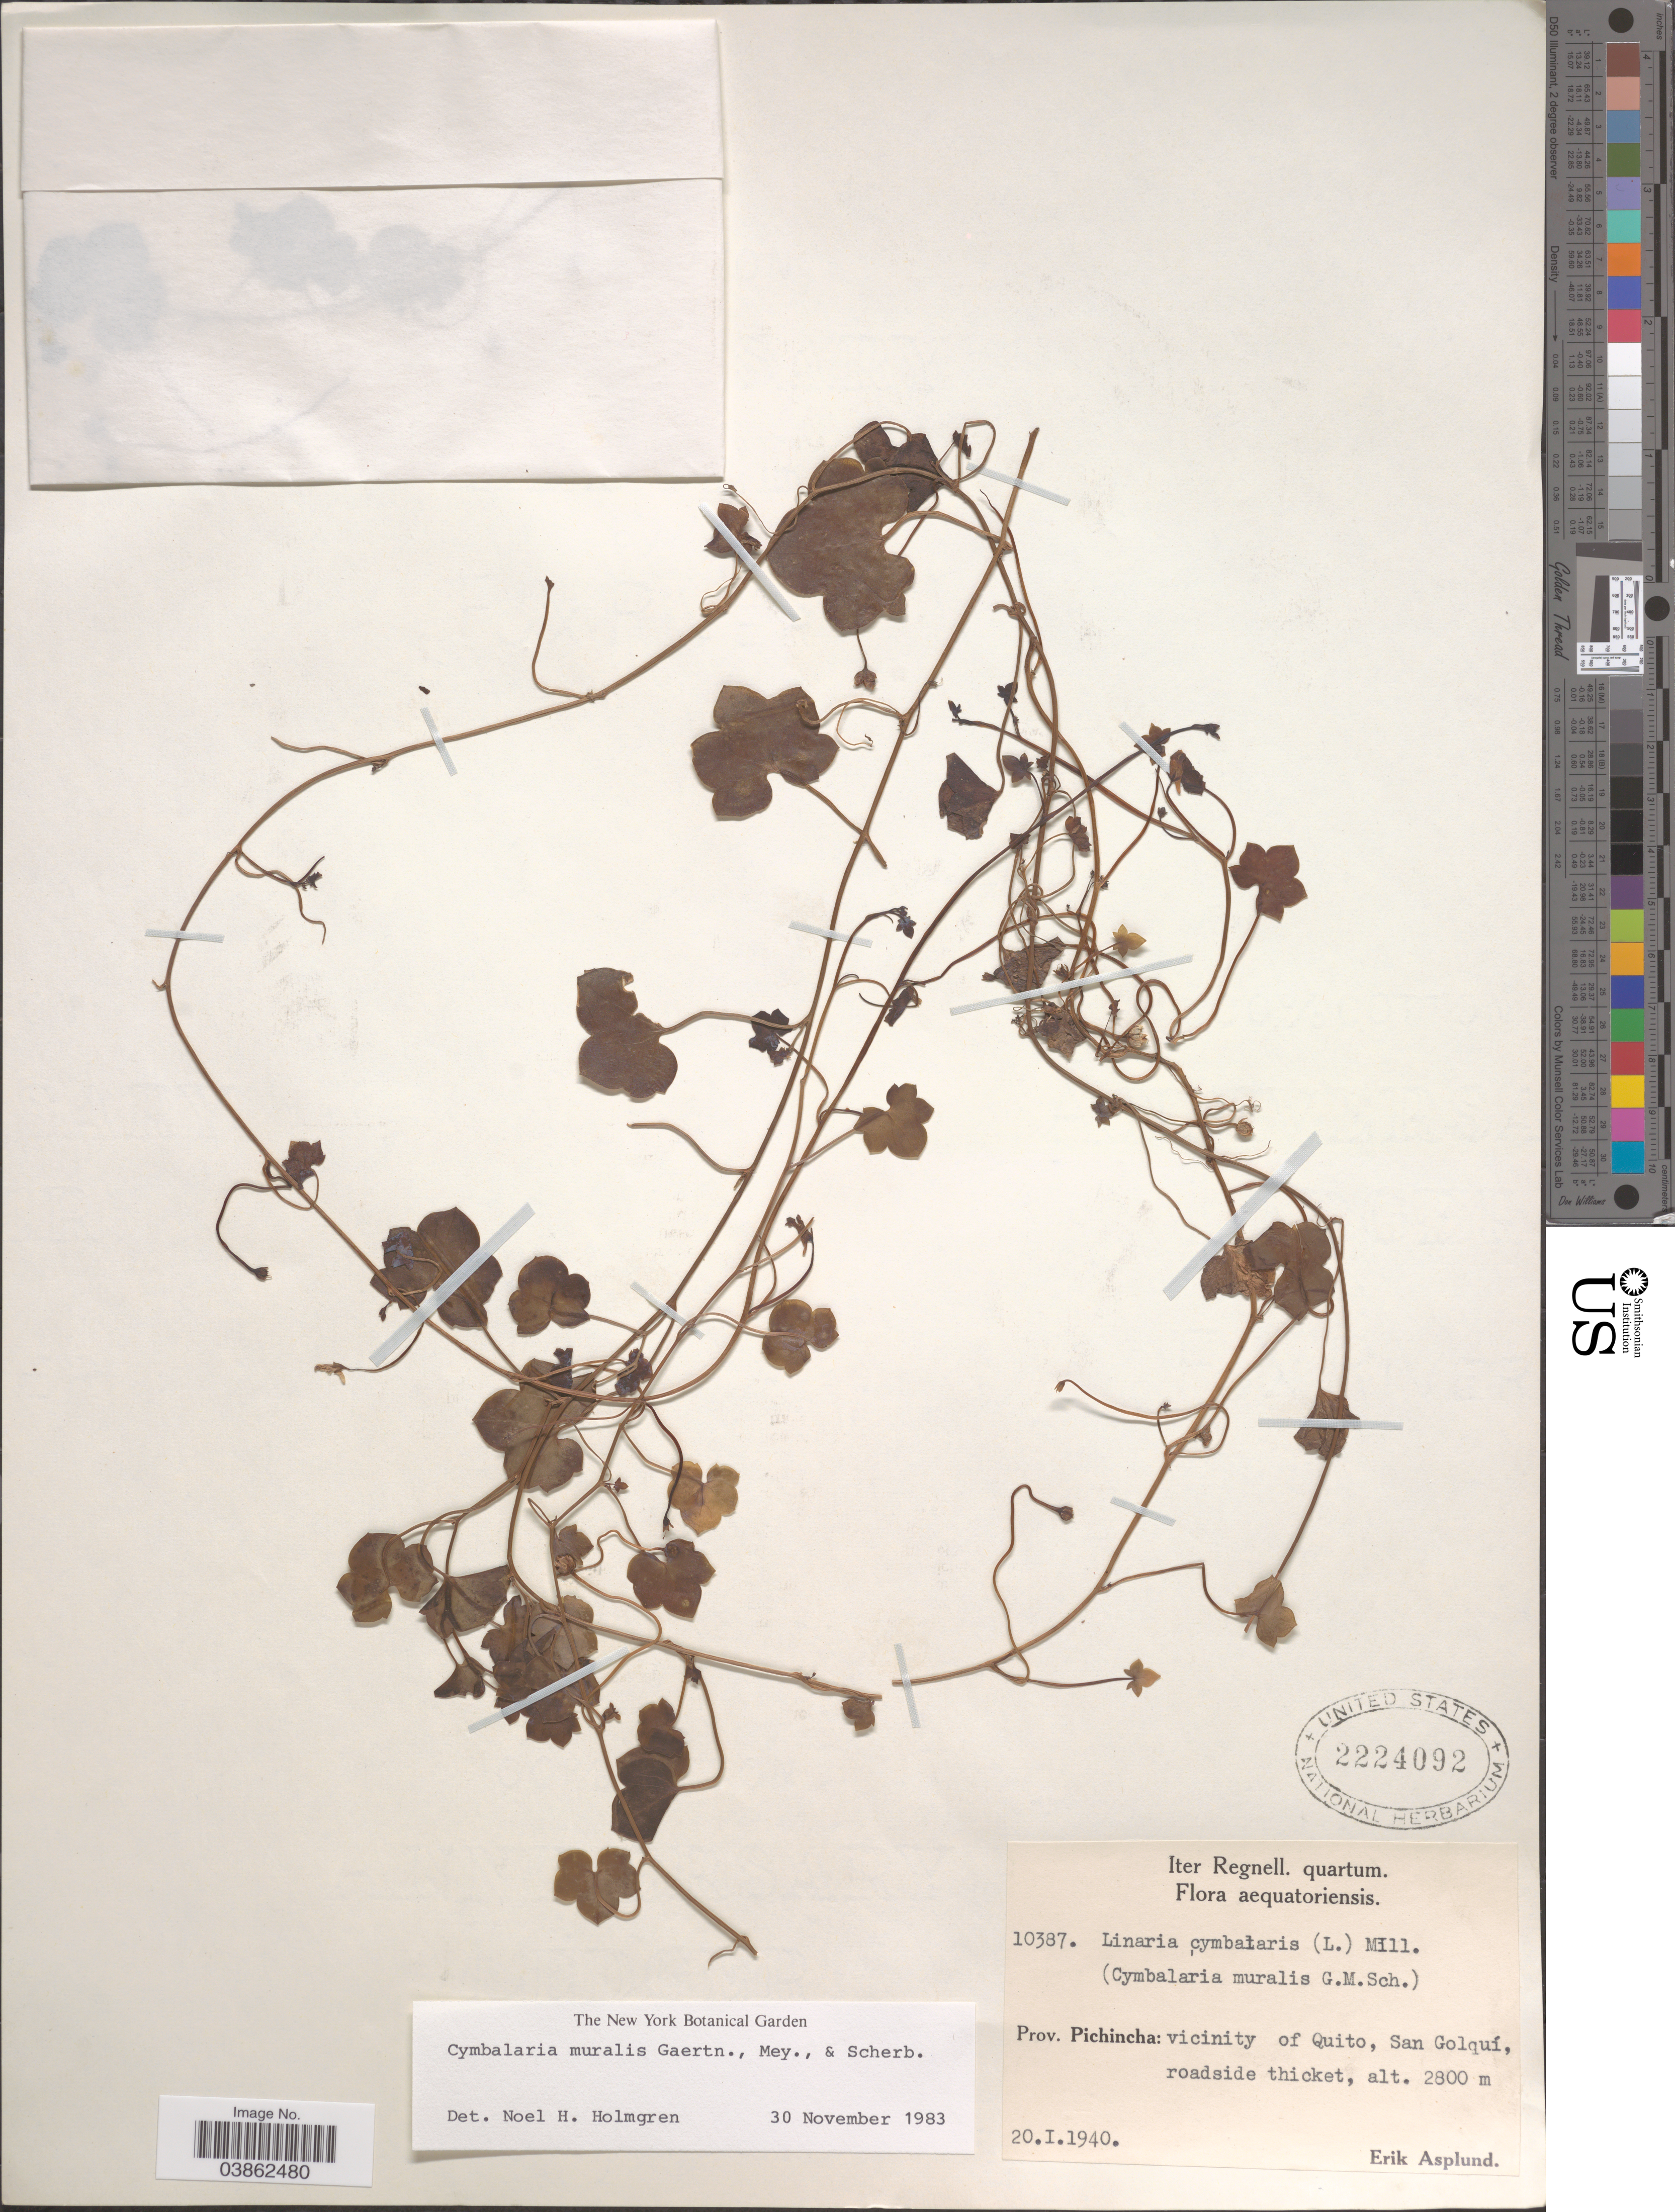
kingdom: Plantae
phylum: Tracheophyta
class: Magnoliopsida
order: Lamiales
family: Plantaginaceae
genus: Cymbalaria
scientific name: Cymbalaria muralis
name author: Gaertn. et al.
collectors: E. Asplund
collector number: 10387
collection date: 1940-01-20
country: Ecuador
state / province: Pichincha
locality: Vicinity of Quito, San Golquí, roadside thicket.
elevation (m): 2800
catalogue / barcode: US 2224092